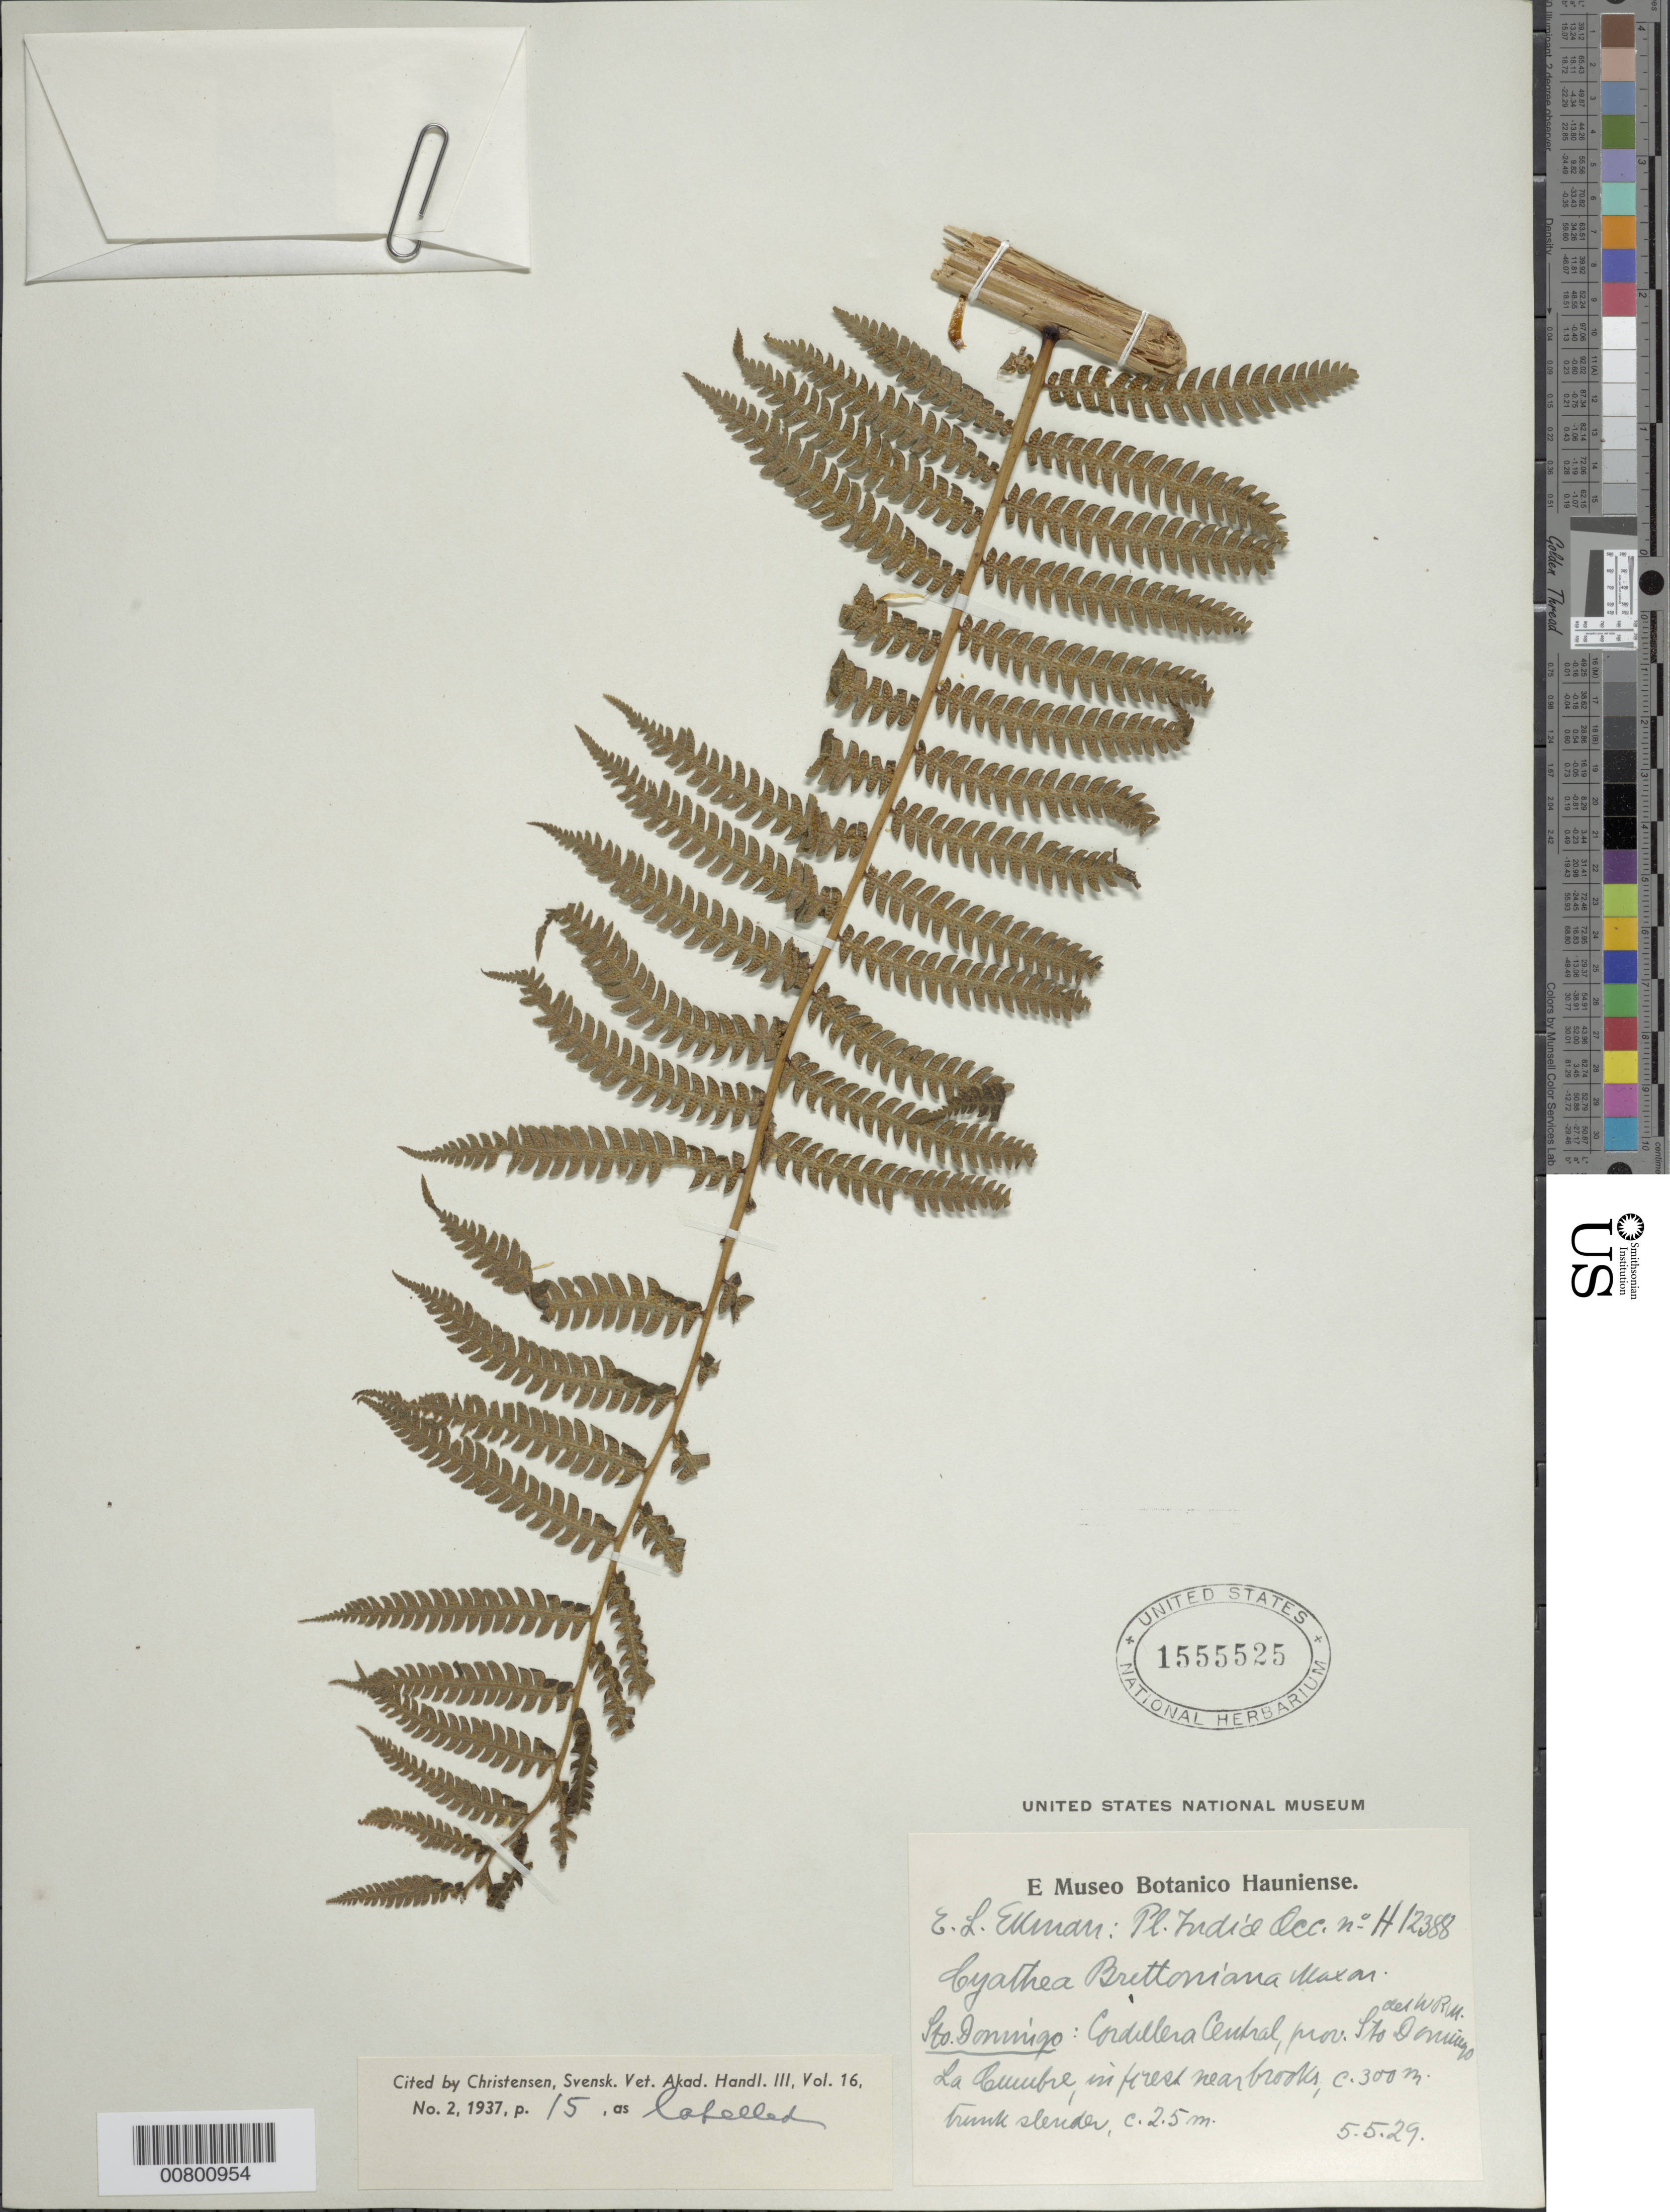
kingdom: Plantae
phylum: Tracheophyta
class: Polypodiopsida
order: Cyatheales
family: Cyatheaceae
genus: Cyathea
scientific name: Cyathea furfuracea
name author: Christ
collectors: E. L. Ekman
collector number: H 12388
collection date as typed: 05 May 1929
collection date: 1929-05-05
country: Dominican Republic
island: Hispaniola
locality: Prov. Santo Domingo, Cordillera Central, La Cumbre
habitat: Forest, near brook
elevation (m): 300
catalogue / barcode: US 1555525